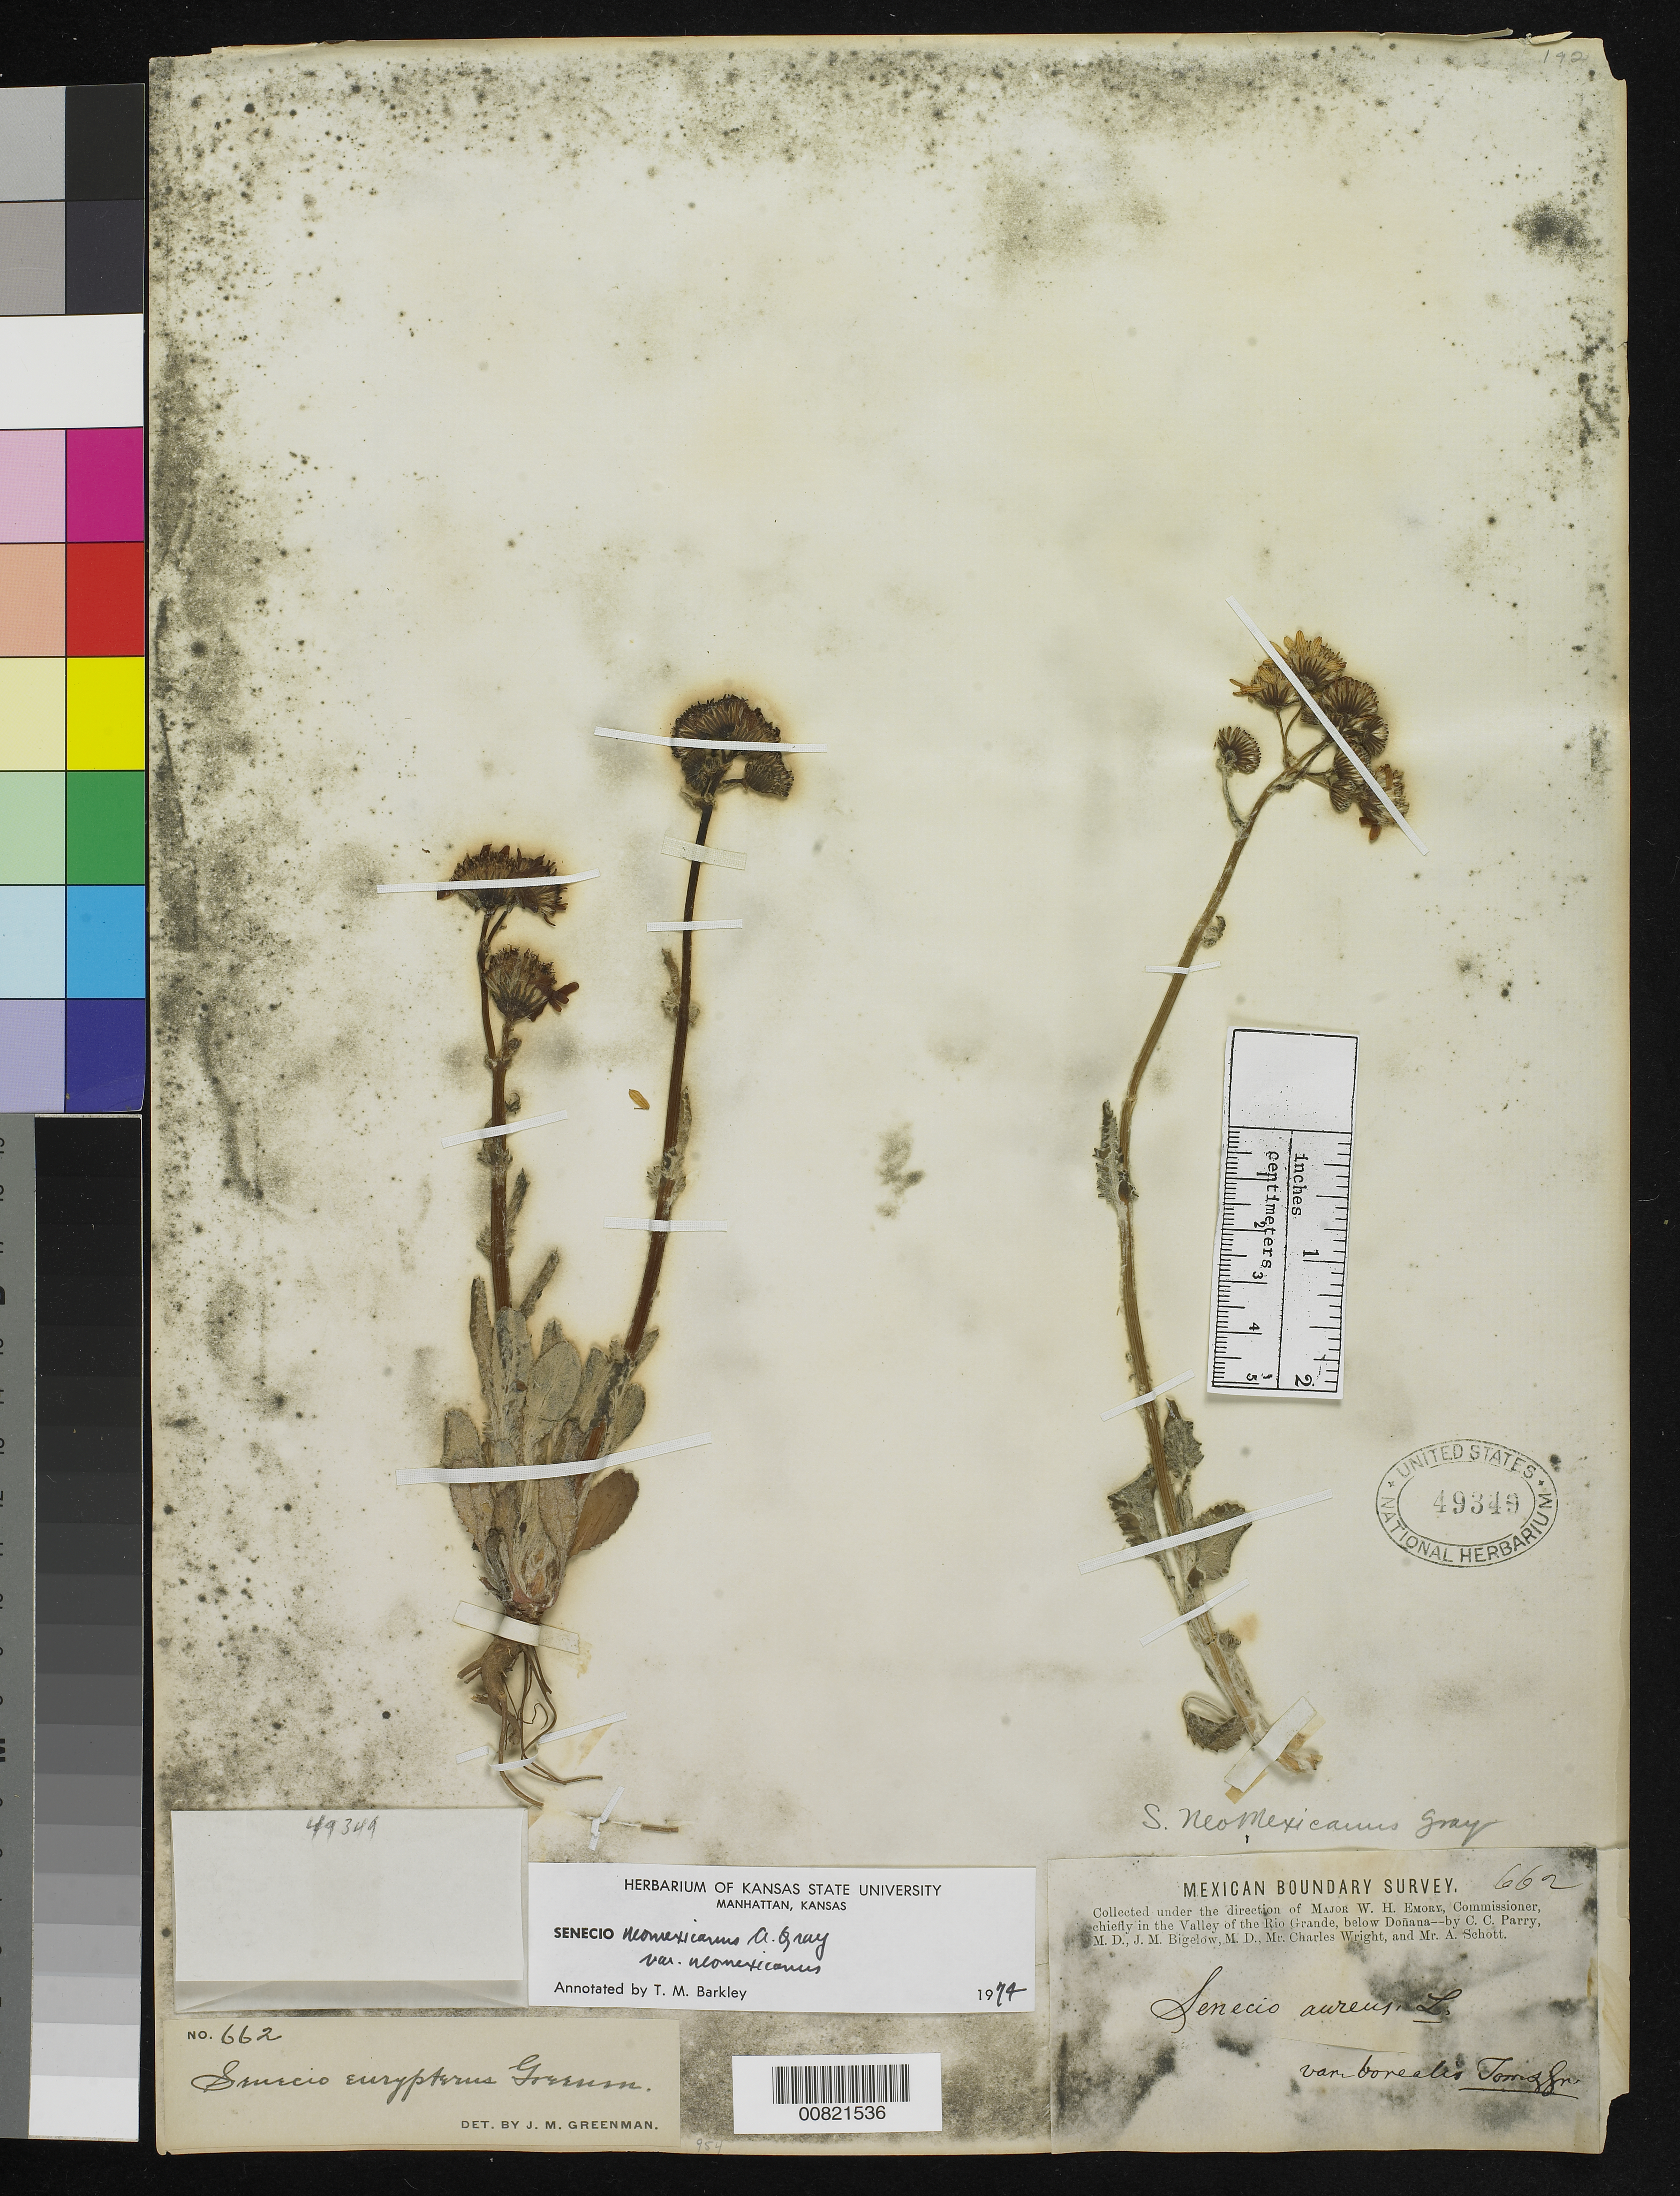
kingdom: Plantae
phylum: Tracheophyta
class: Magnoliopsida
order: Asterales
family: Asteraceae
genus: Senecio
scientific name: Senecio neomexicanus var. neomexicanus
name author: A. Gray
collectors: C. C. Parry, J. M. Bigelow, C. Wright & A. C. V. Schott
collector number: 662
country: United States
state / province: New Mexico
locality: Valley of the Rio Grande, below Doñana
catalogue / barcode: US 49349